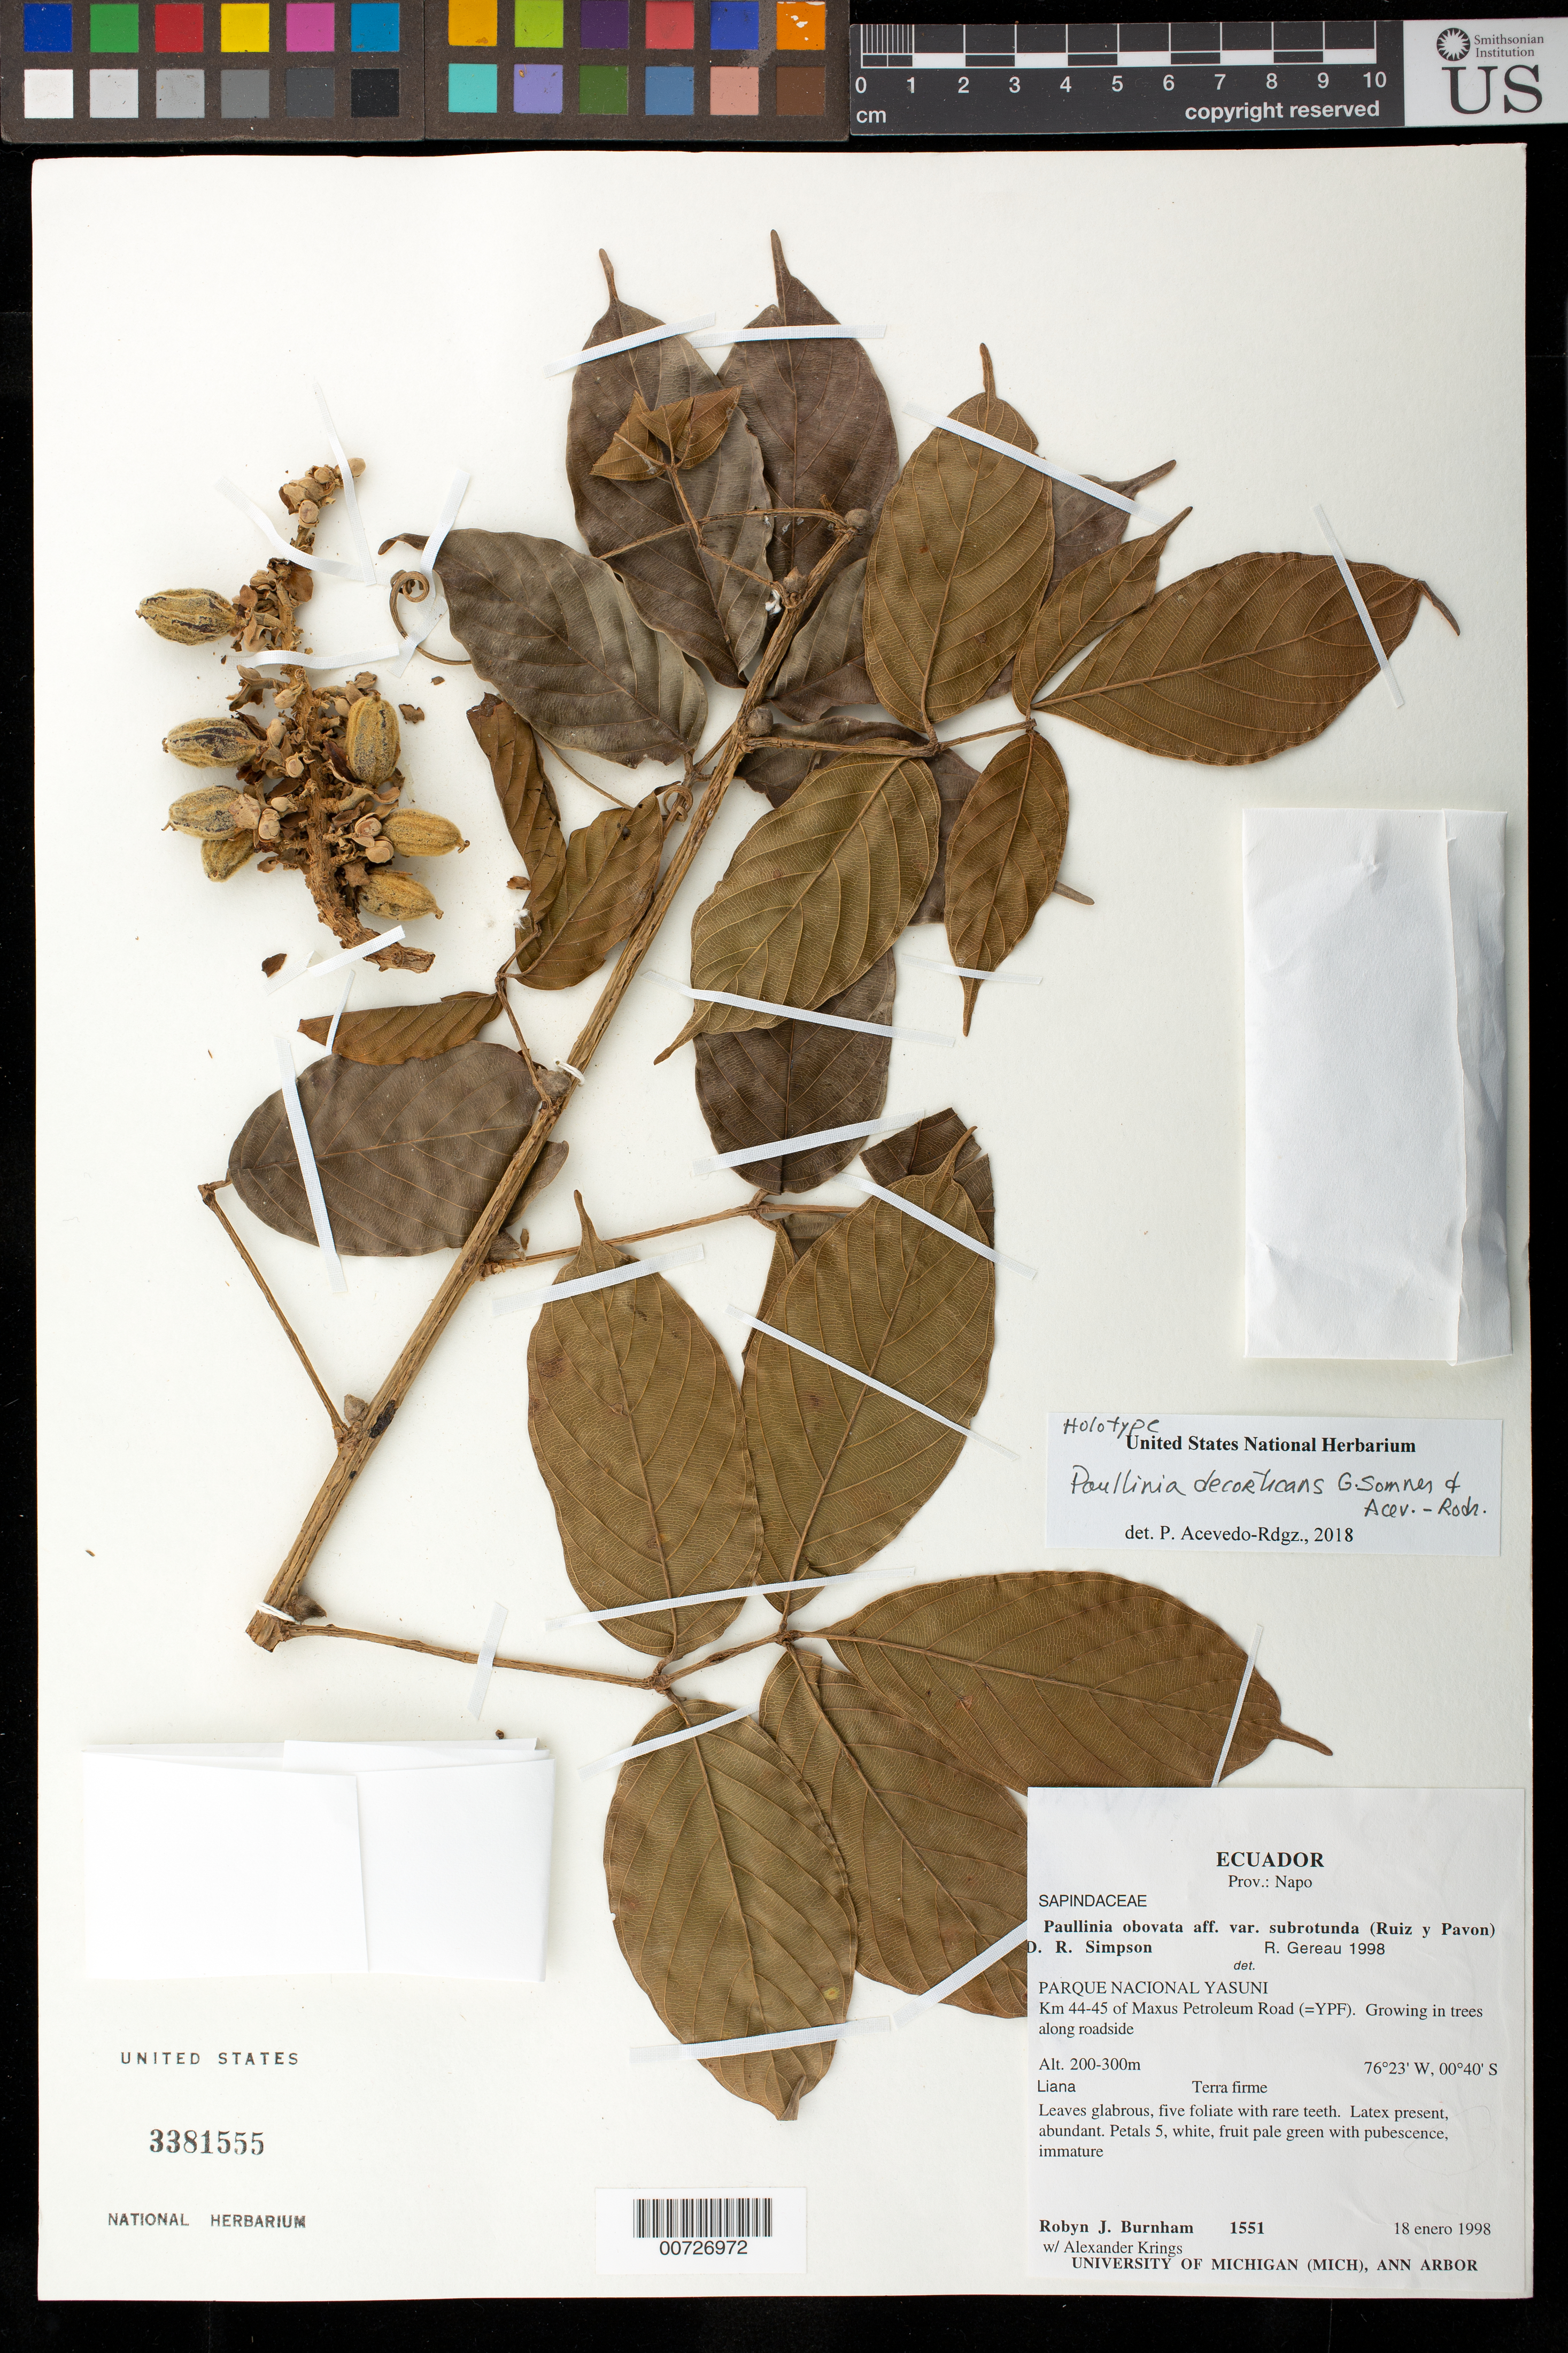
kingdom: Plantae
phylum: Tracheophyta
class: Magnoliopsida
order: Sapindales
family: Sapindaceae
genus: Paullinia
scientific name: Paullinia decorticans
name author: Somner & Acev.-Rodr.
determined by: Acevedo-Rodríguez, P., (BOT), Smithsonian Institution - National Museum of Natural History (UNITED STATES)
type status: Holotype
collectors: R. J. Burnham & A. Krings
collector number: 1551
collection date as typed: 18 Jan 1998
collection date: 1998-01-18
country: Ecuador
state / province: Napo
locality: Parque Nacional Yasuni: km 44-45 of Maxus Petroleum Road (=YPF).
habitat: Growing in trees along roadside. Terra firme.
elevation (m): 200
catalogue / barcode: US 3381555